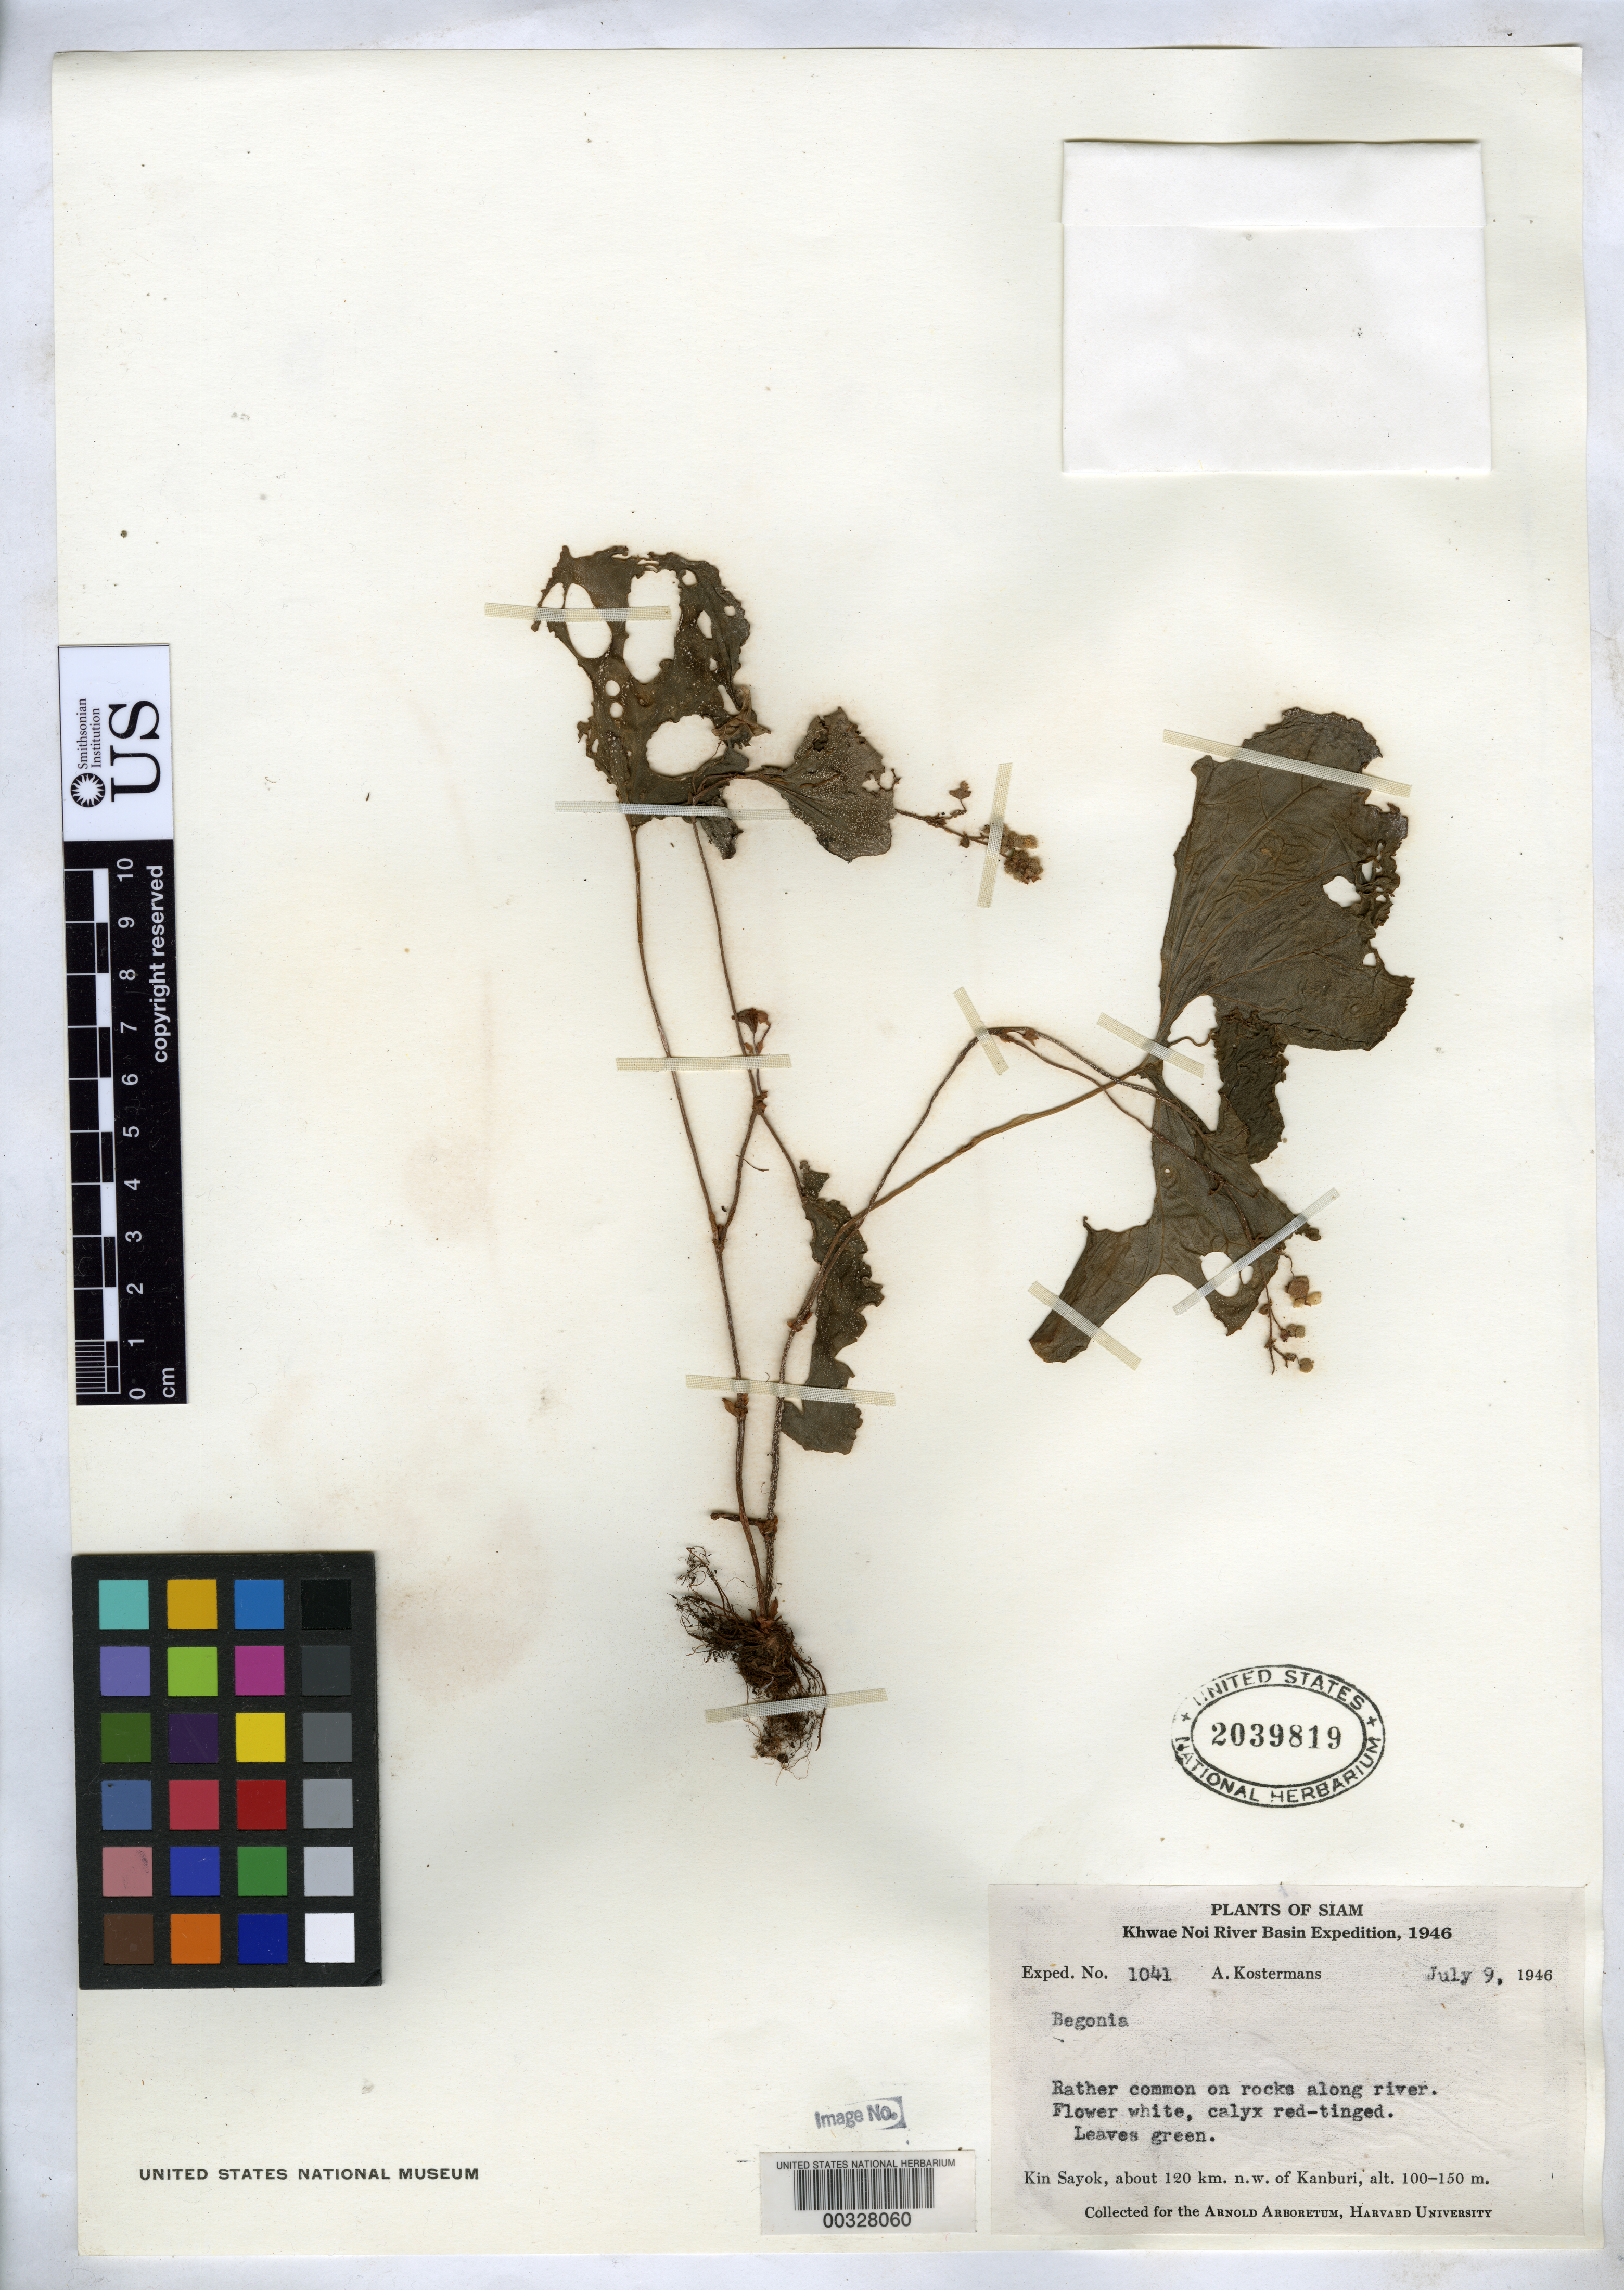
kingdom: Plantae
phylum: Tracheophyta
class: Magnoliopsida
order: Cucurbitales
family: Begoniaceae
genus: Begonia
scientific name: Begonia sp.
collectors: A. J. G. Kostermans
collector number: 1041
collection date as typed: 09 Jul 1946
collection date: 1946-07-09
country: Thailand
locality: Kin sayok, ca. 120 km nw of kanburi, khwae noi river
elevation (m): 100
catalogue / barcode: US 2039819